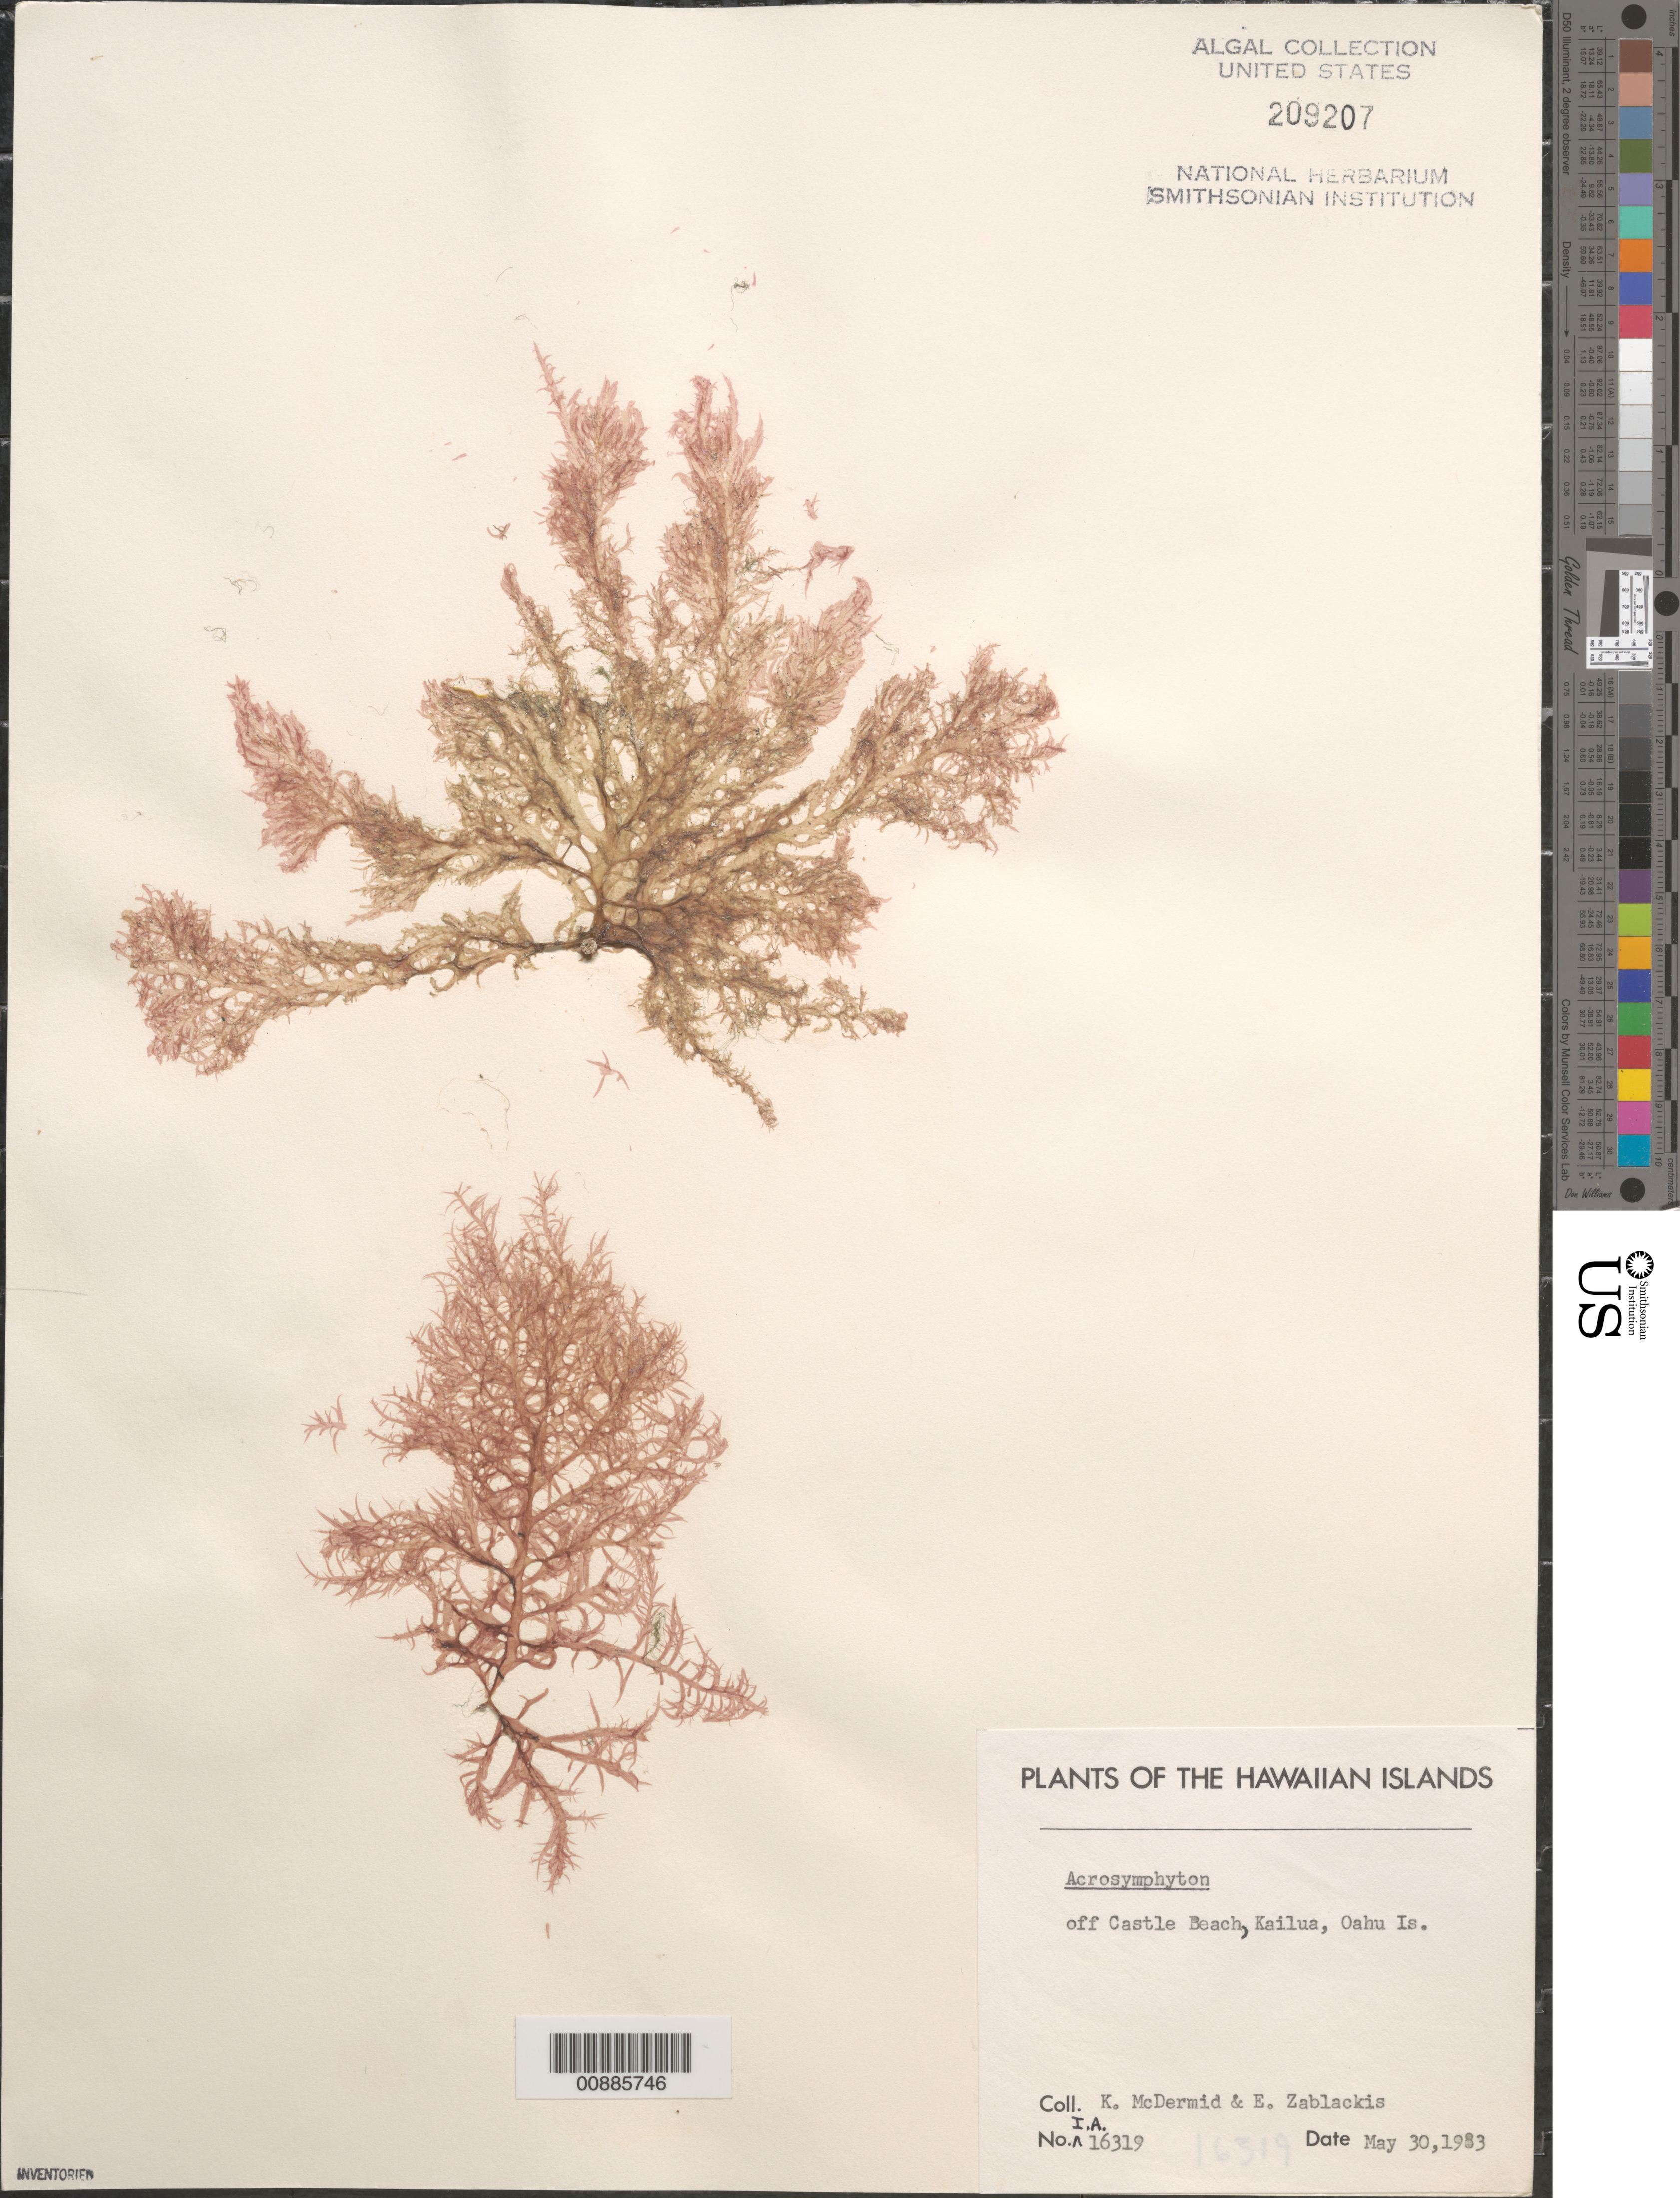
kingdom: Plantae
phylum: Rhodophyta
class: Florideophyceae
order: Acrosymphytales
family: Acrosymphytaceae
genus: Acrosymphyton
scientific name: Acrosymphyton sp.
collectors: K. McDermid & E. Zablackis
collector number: IAA 16319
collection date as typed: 30 May 1983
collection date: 1983-05-30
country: United States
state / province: Hawaii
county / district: Honolulu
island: Oahu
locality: Kailua, offCastle Beach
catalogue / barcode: US 209207